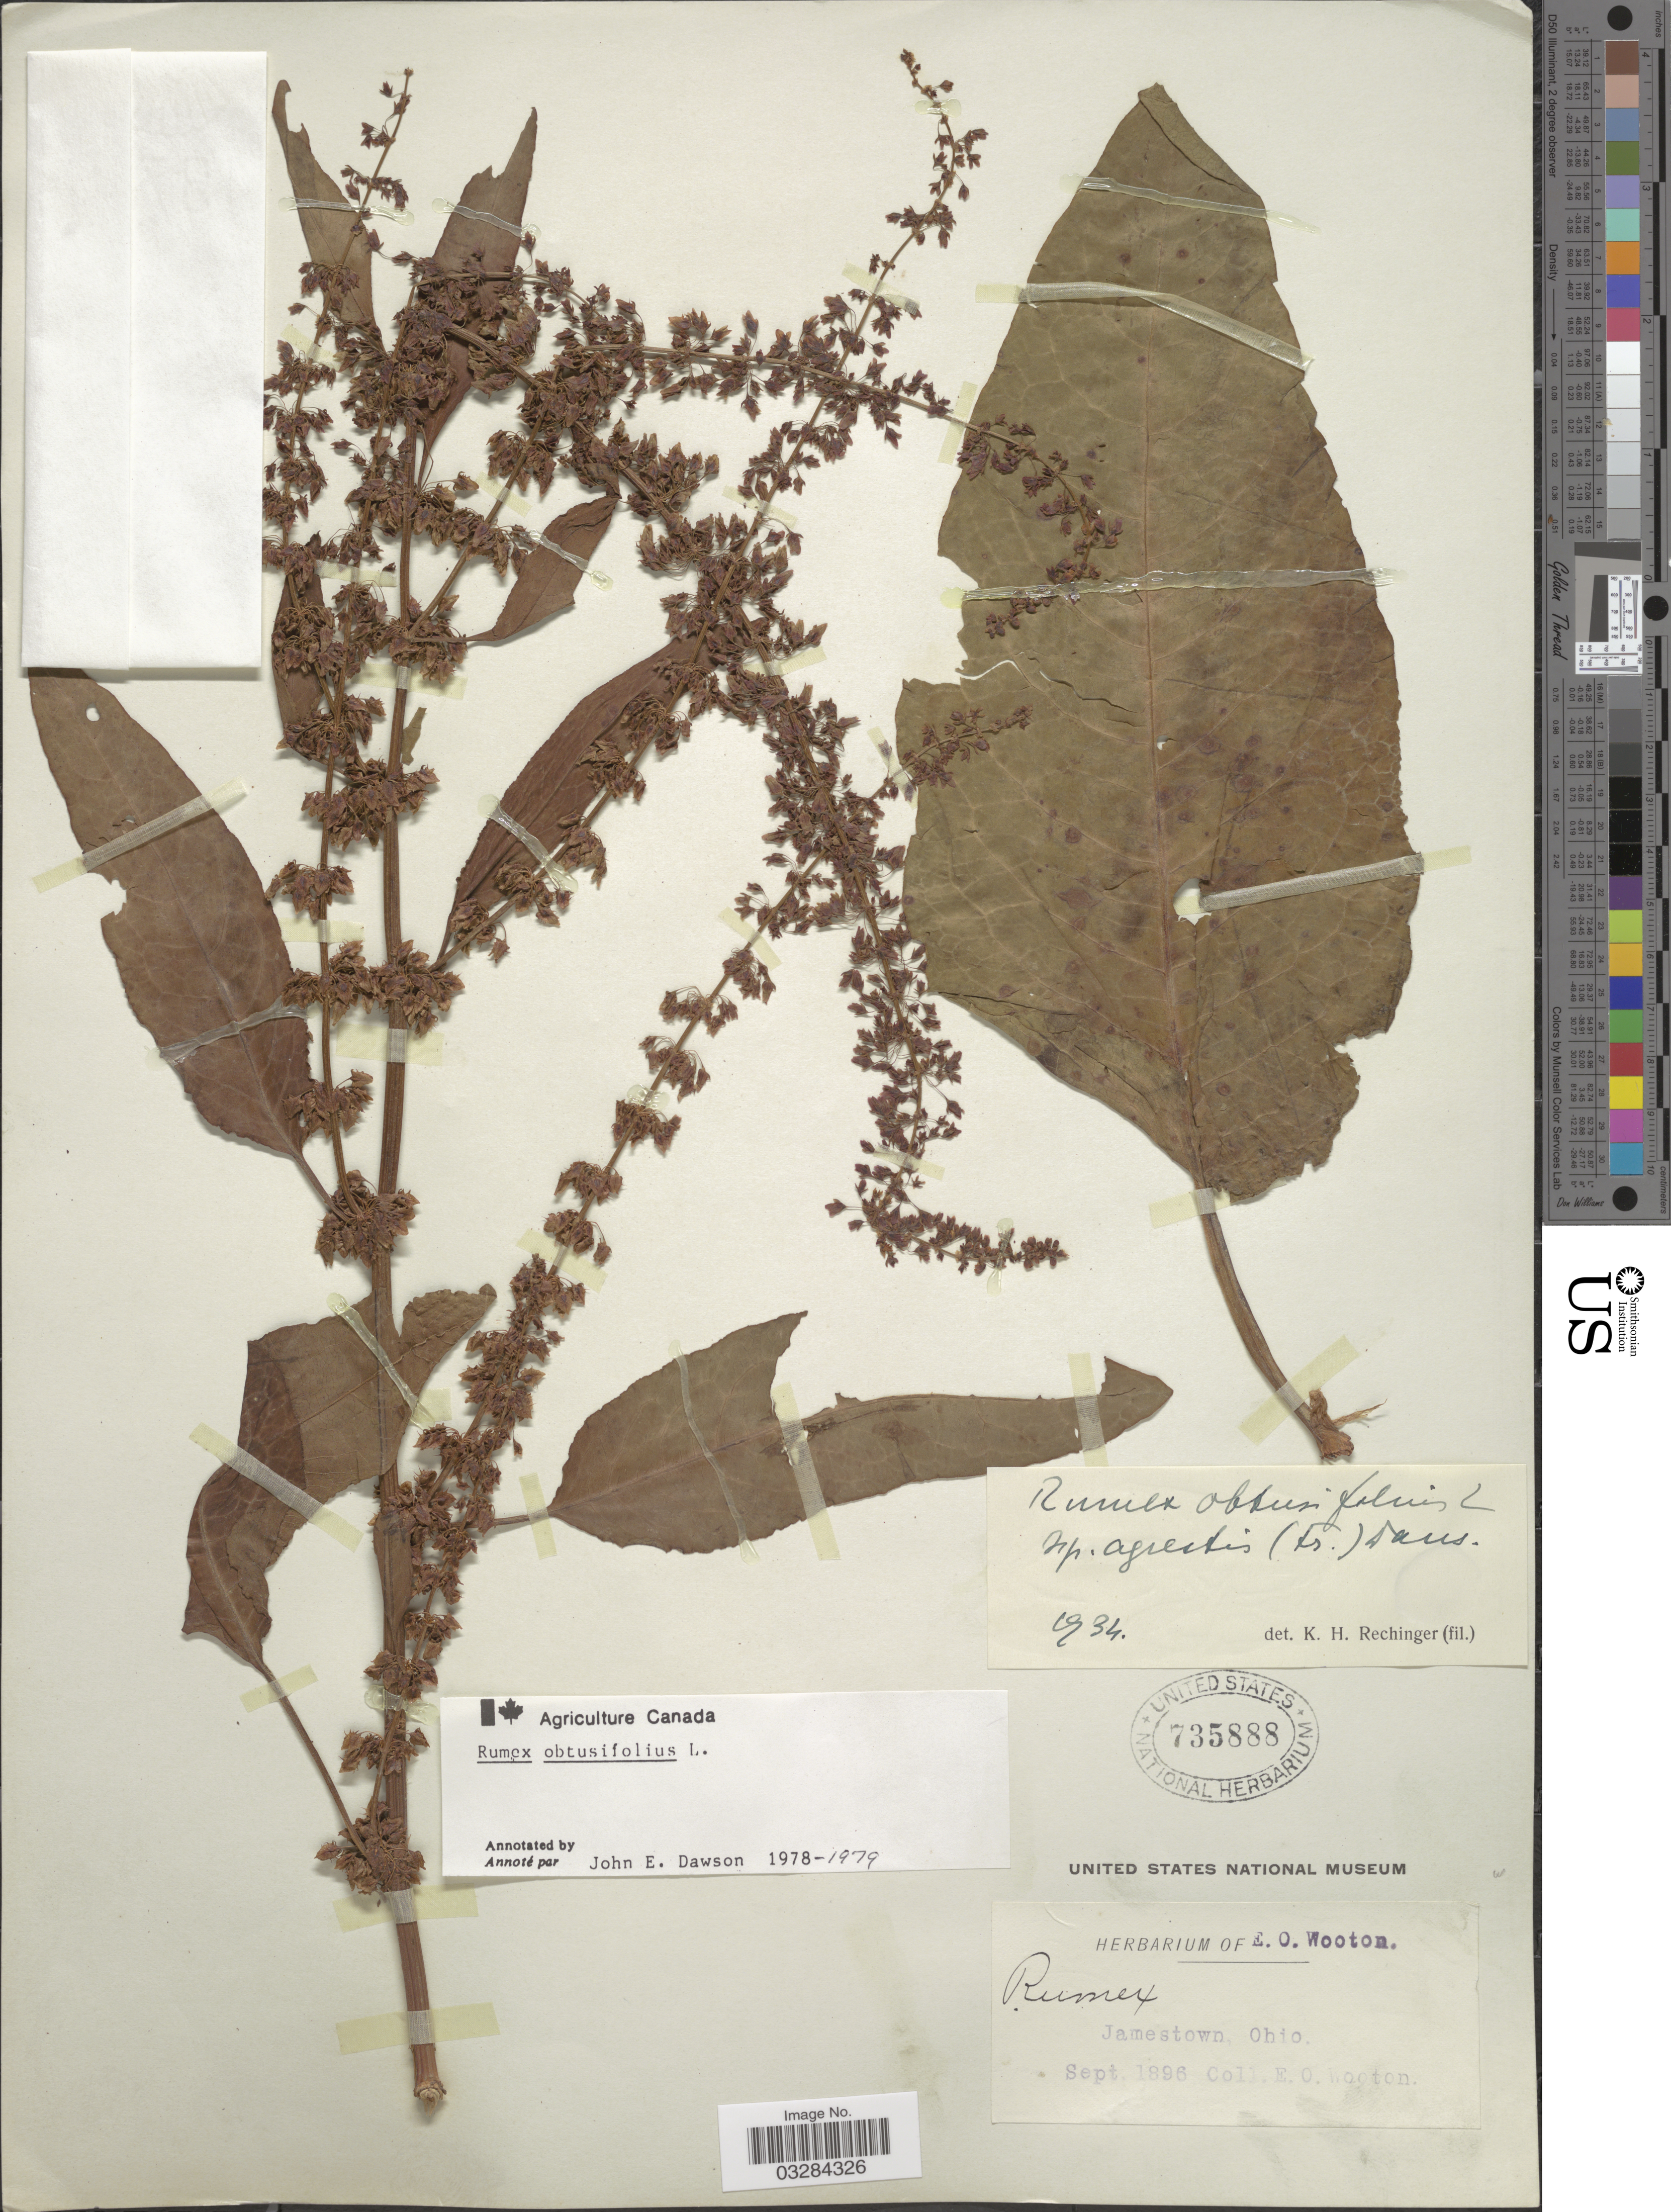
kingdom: Plantae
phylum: Tracheophyta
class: Magnoliopsida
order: Caryophyllales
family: Polygonaceae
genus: Rumex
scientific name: Rumex obtusifolius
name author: L.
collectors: E. O. Wooton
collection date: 1896-09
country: United States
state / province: Ohio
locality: Jamestown.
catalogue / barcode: US 735888